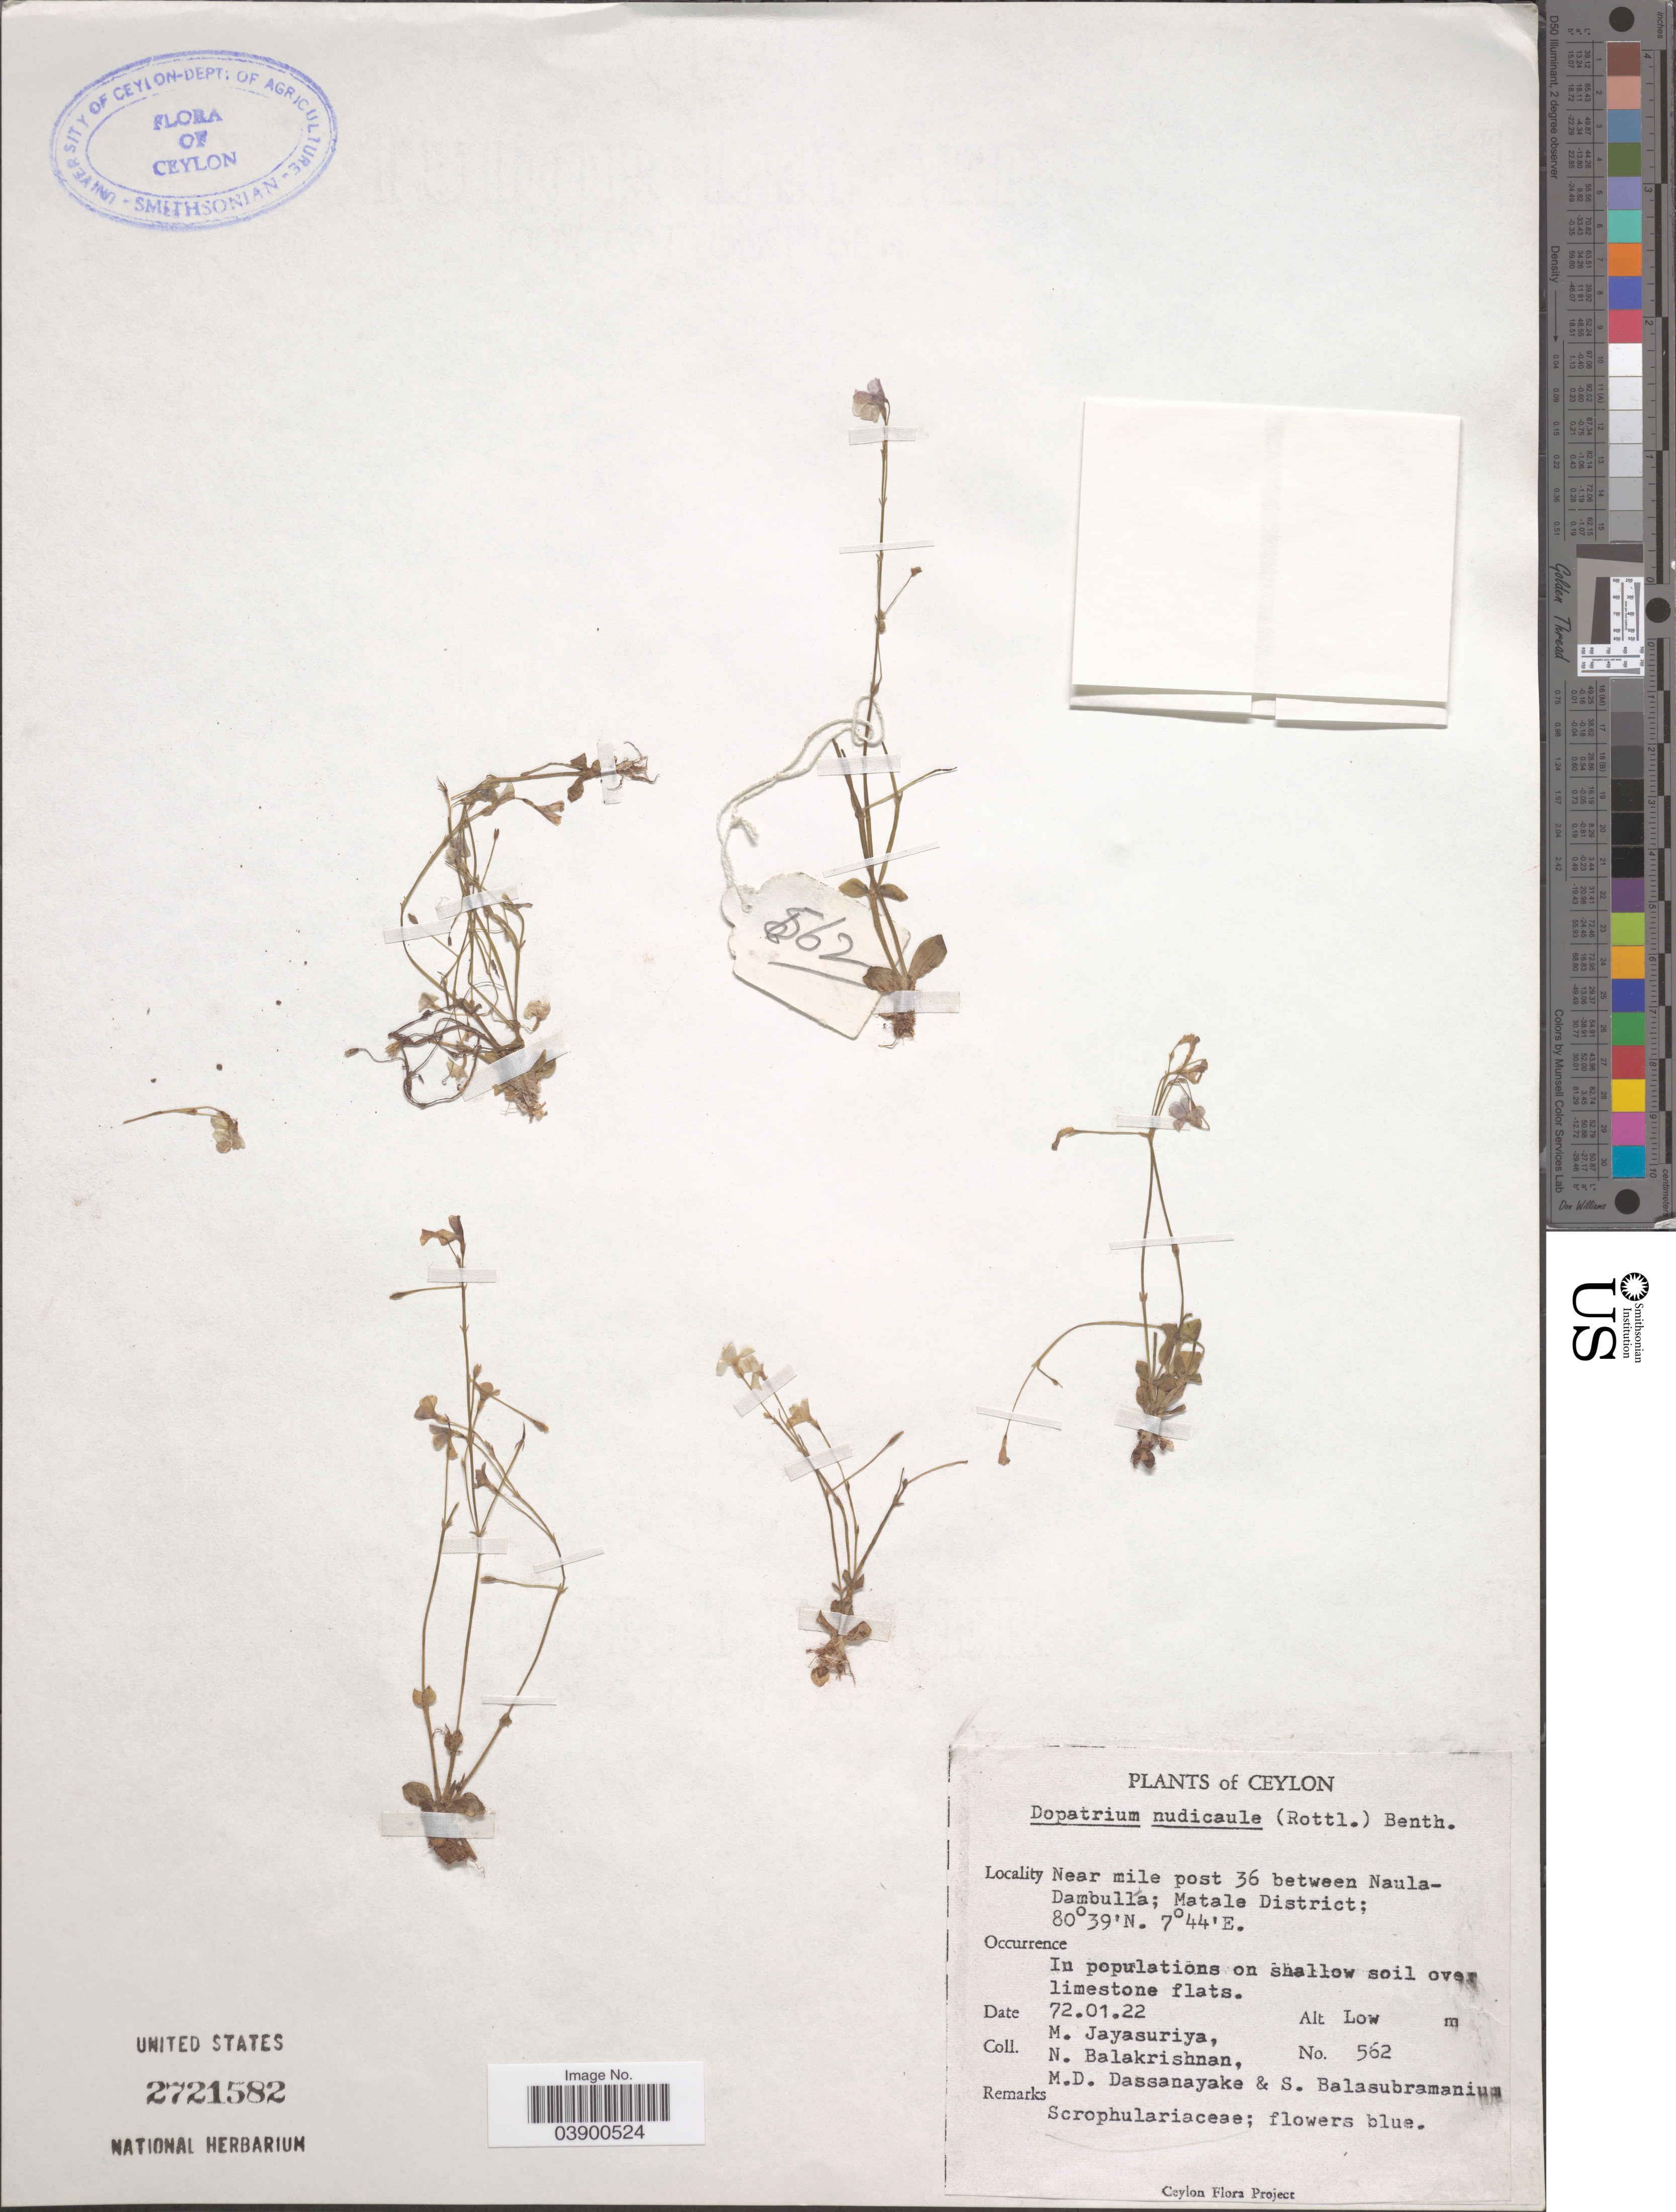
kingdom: Plantae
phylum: Tracheophyta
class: Magnoliopsida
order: Lamiales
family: Plantaginaceae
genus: Dopatrium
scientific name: Dopatrium nudicaule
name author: (Willd.) Benth.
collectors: M. Jayasuriya, N. Balakrishnan, M. D. Dassanayake & S. Balasubramanium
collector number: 562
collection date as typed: Transcribed d/m/y: 22/1/72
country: Sri Lanka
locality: Ceylon. Near mile post 36 between Naula-Dambulla; Matale District.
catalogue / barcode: US 2721582